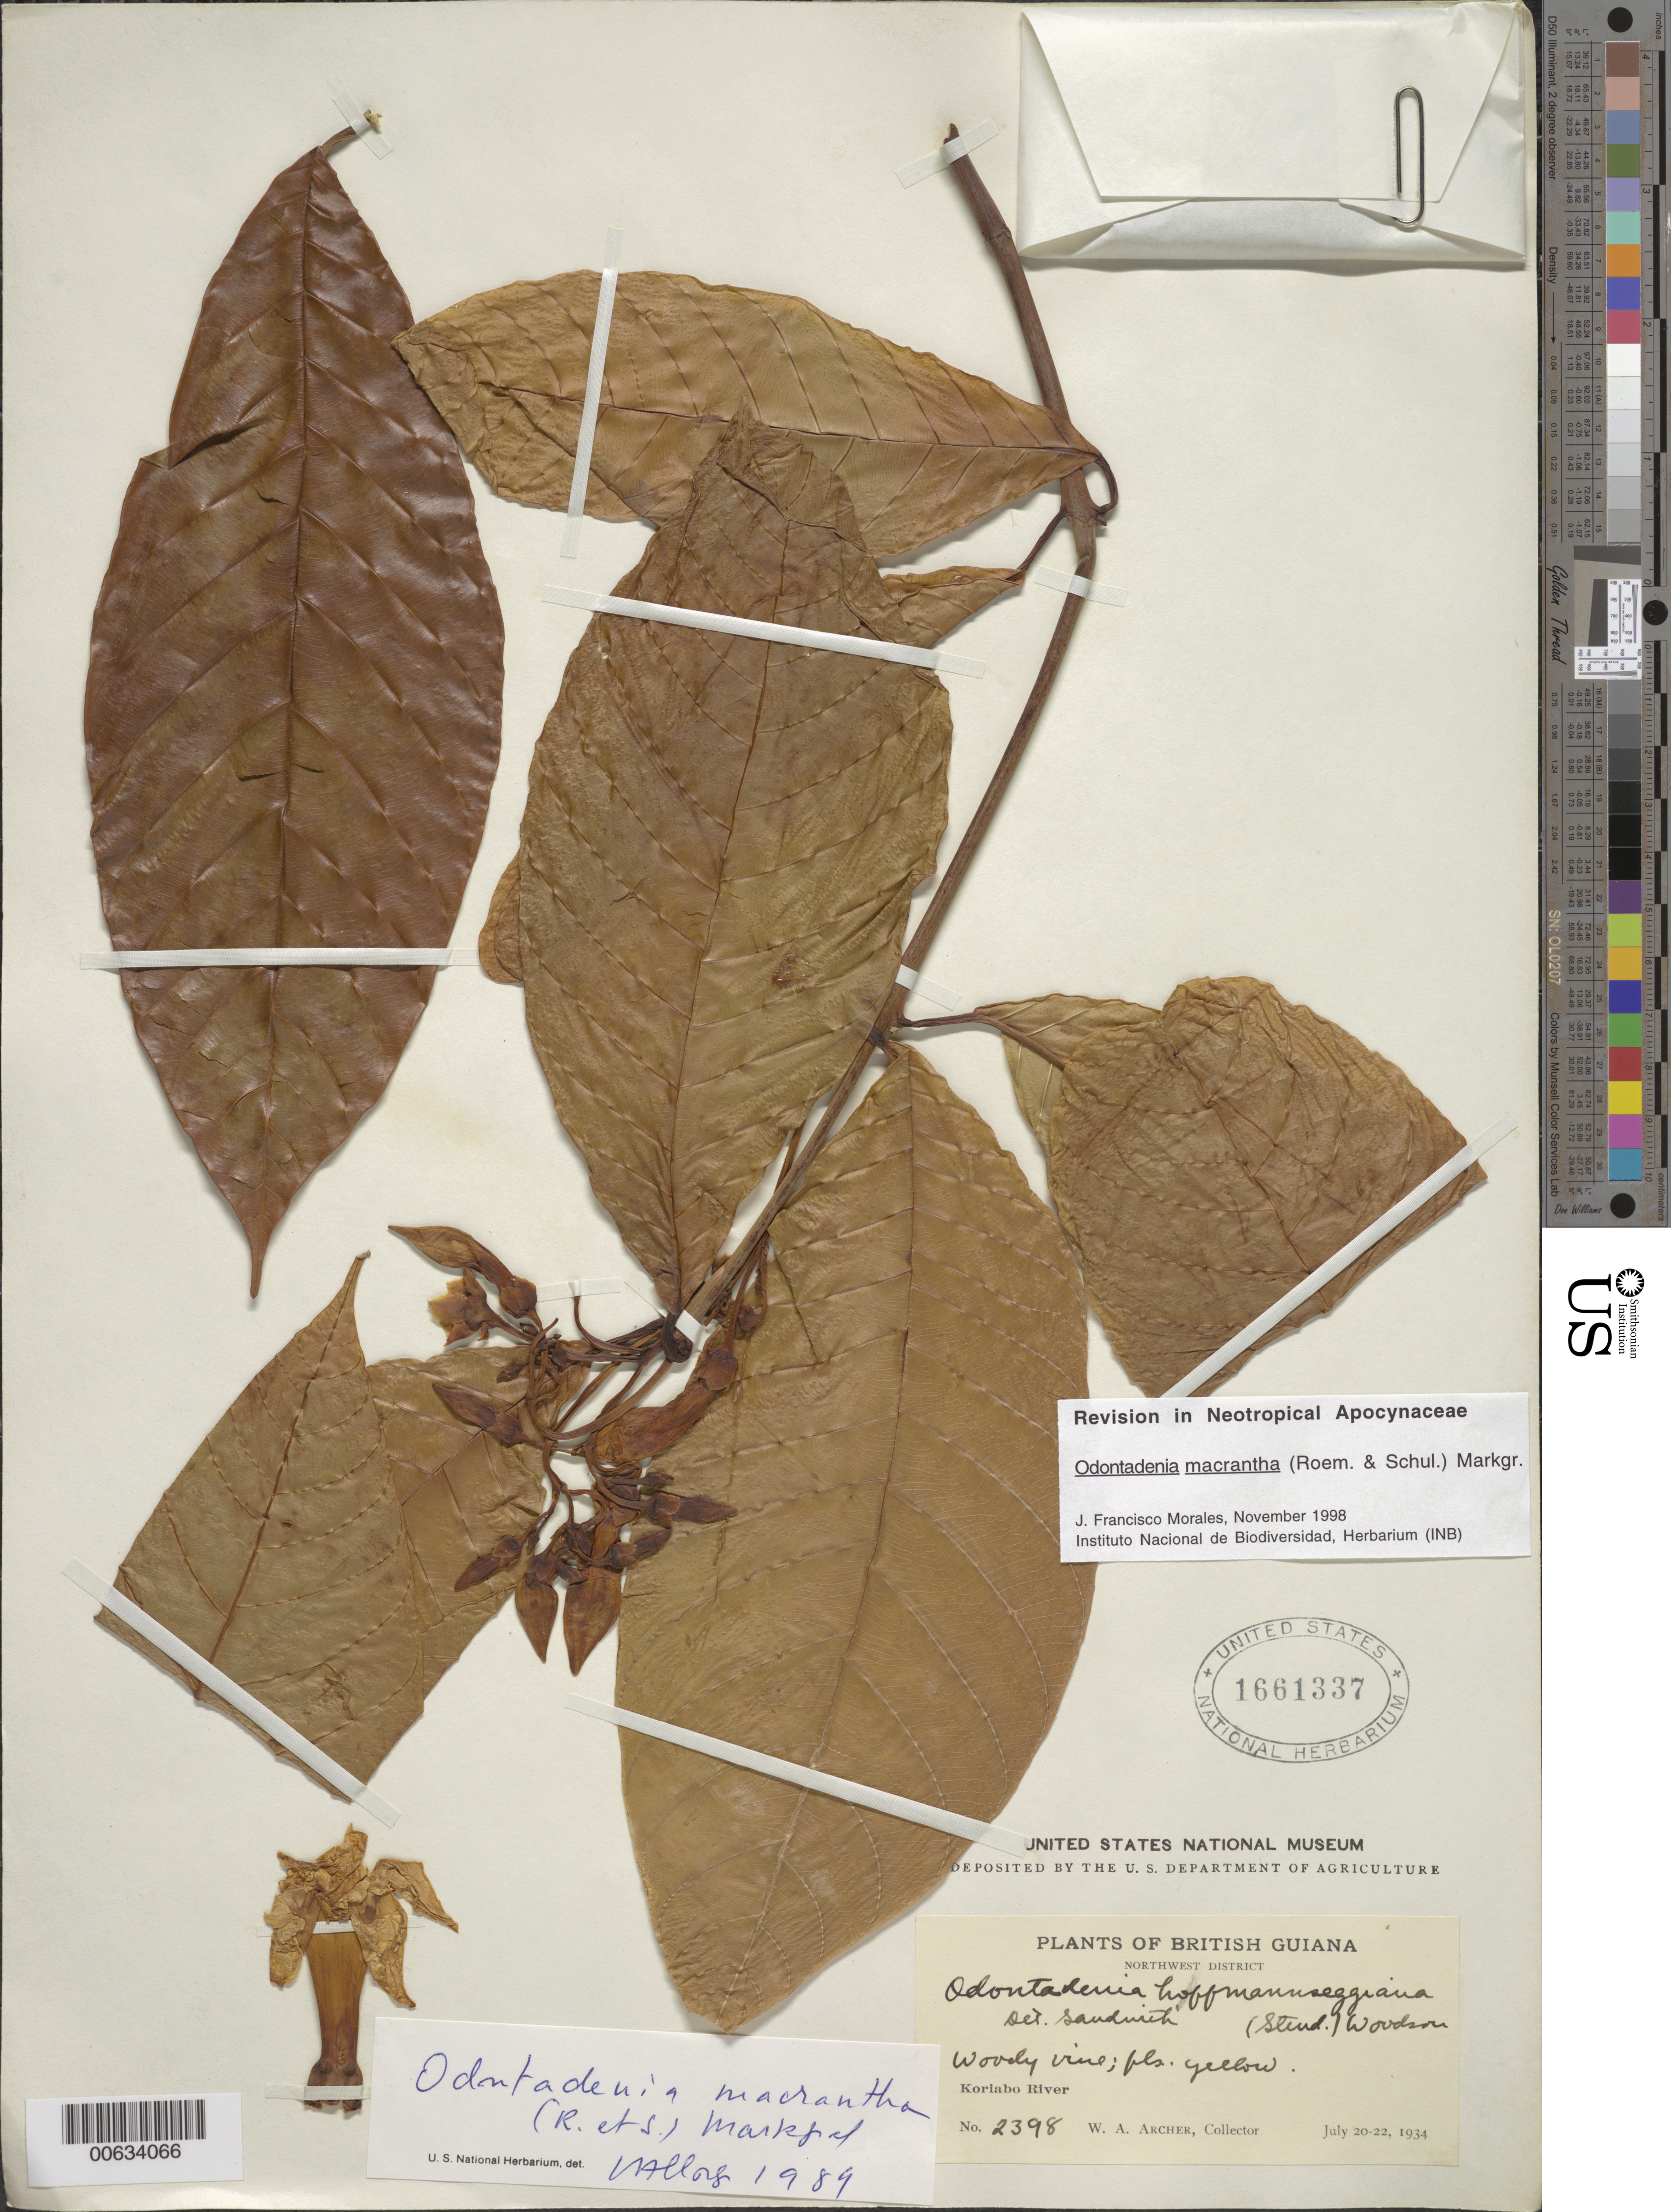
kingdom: Plantae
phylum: Tracheophyta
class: Magnoliopsida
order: Gentianales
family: Apocynaceae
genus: Odontadenia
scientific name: Odontadenia macrantha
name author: (Roem. & Schult.) Markgr.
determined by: Morales, J. F.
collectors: W. A. Archer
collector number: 2398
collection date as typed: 20-Jul-34 to 22-Jul-34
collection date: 1934-07-20/1934-07-22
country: Guyana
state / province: Barima-Waini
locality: Koriabo River, NW Dist.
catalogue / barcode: US 1661337